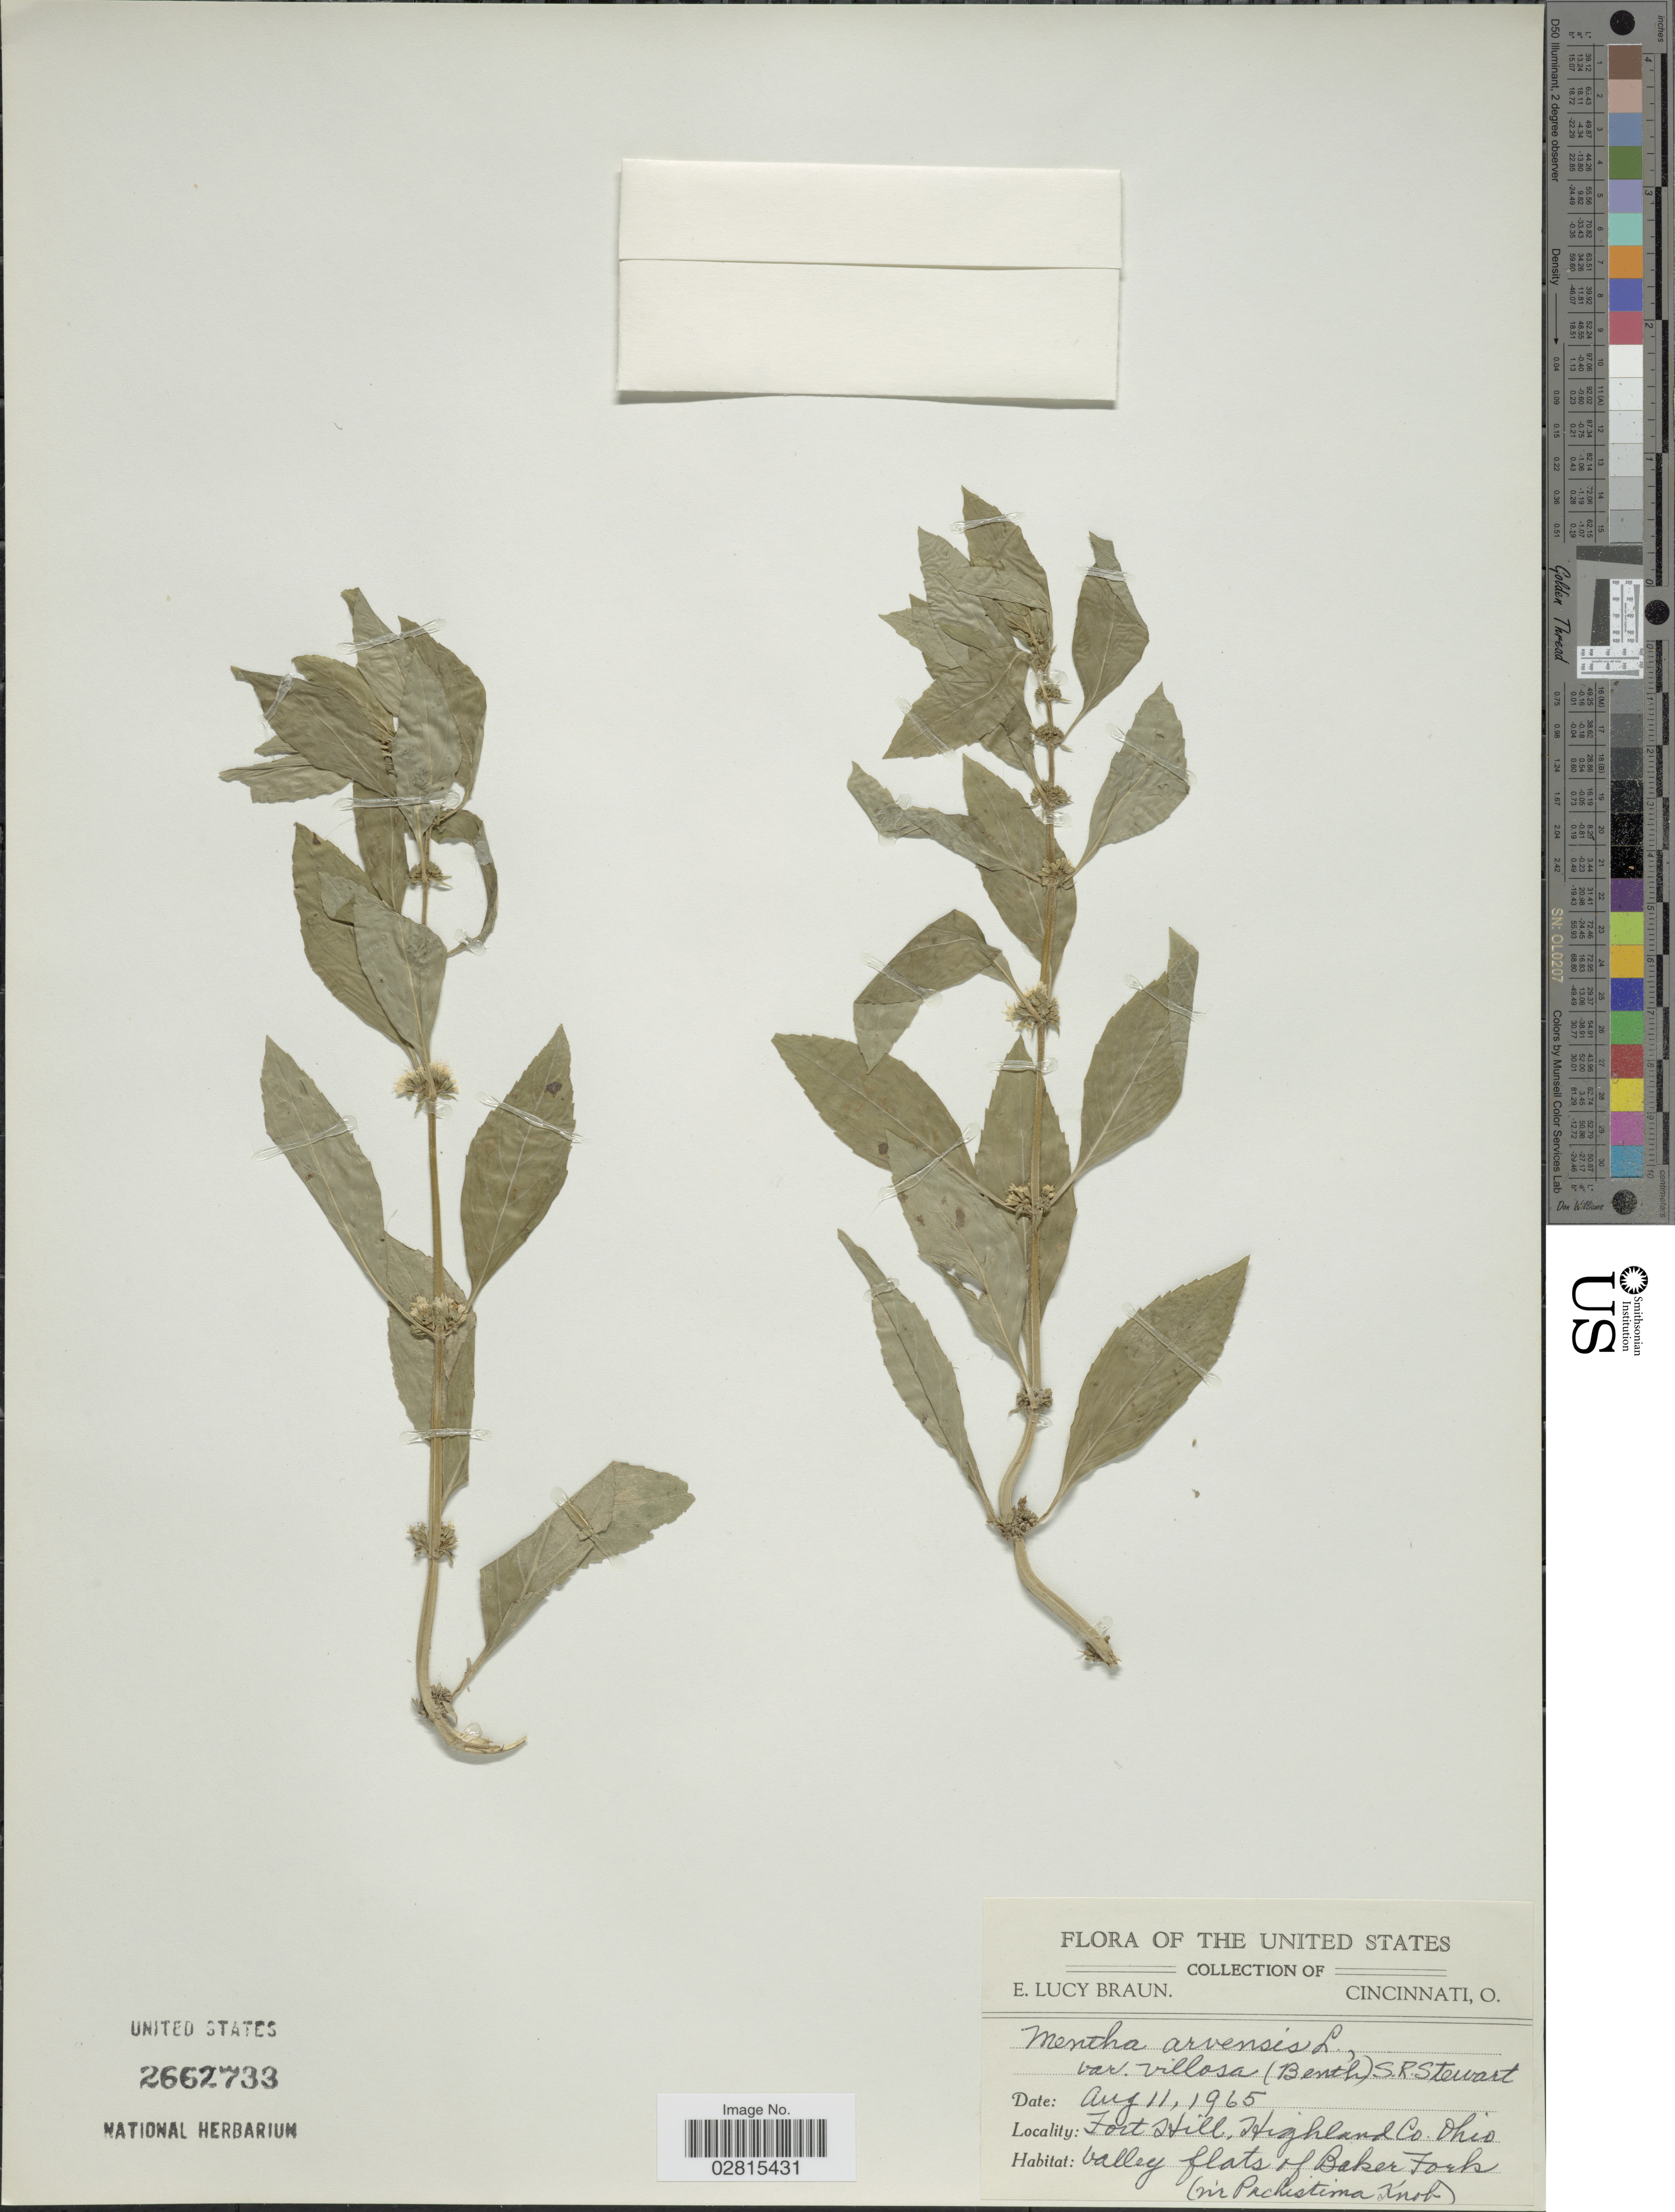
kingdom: Plantae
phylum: Tracheophyta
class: Magnoliopsida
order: Lamiales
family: Lamiaceae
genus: Mentha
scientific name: Mentha canadensis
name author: L.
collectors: E. L. Braun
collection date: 1965-08-11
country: United States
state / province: Ohio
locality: Fort Hill, Highland Co. Valley flats of Baker Forks (nr Pachistine Knob).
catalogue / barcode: US 2662733